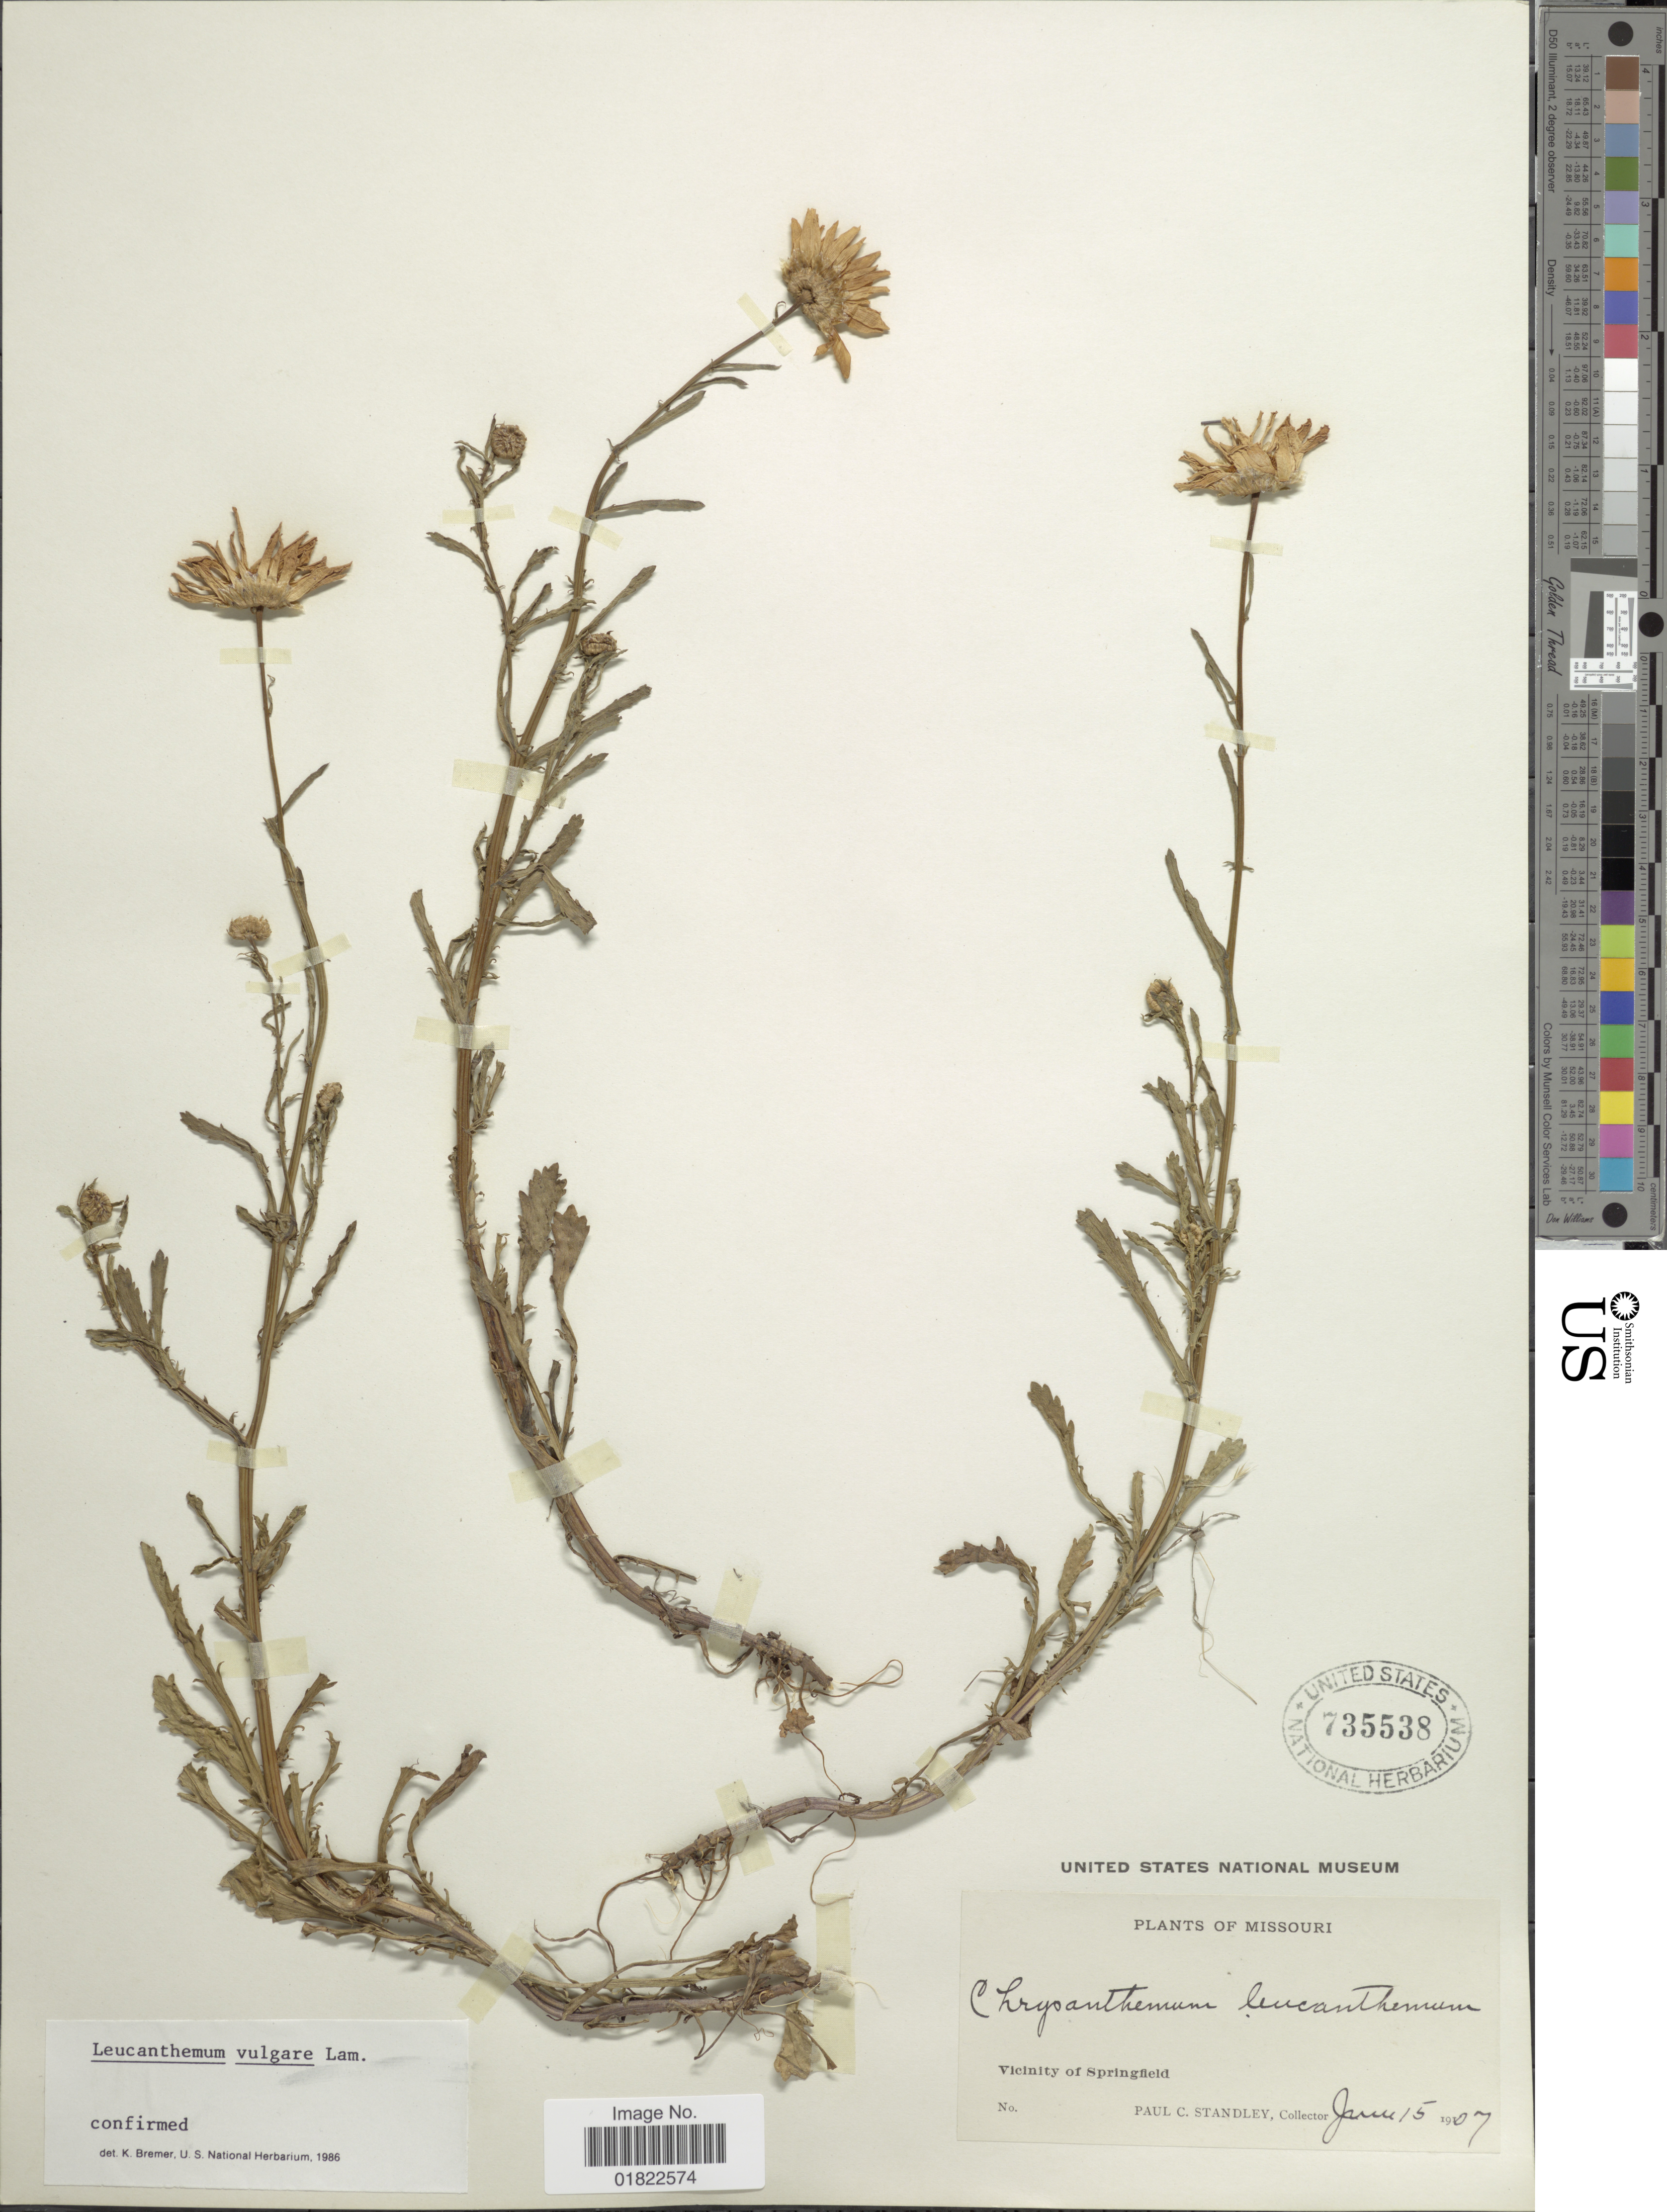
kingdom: Plantae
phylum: Tracheophyta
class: Magnoliopsida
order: Asterales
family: Asteraceae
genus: Leucanthemum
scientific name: Leucanthemum vulgare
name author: Lam.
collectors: P. C. Standley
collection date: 1907-06-15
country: United States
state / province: Missouri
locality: Vicinity of Springfield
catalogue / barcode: US 735538